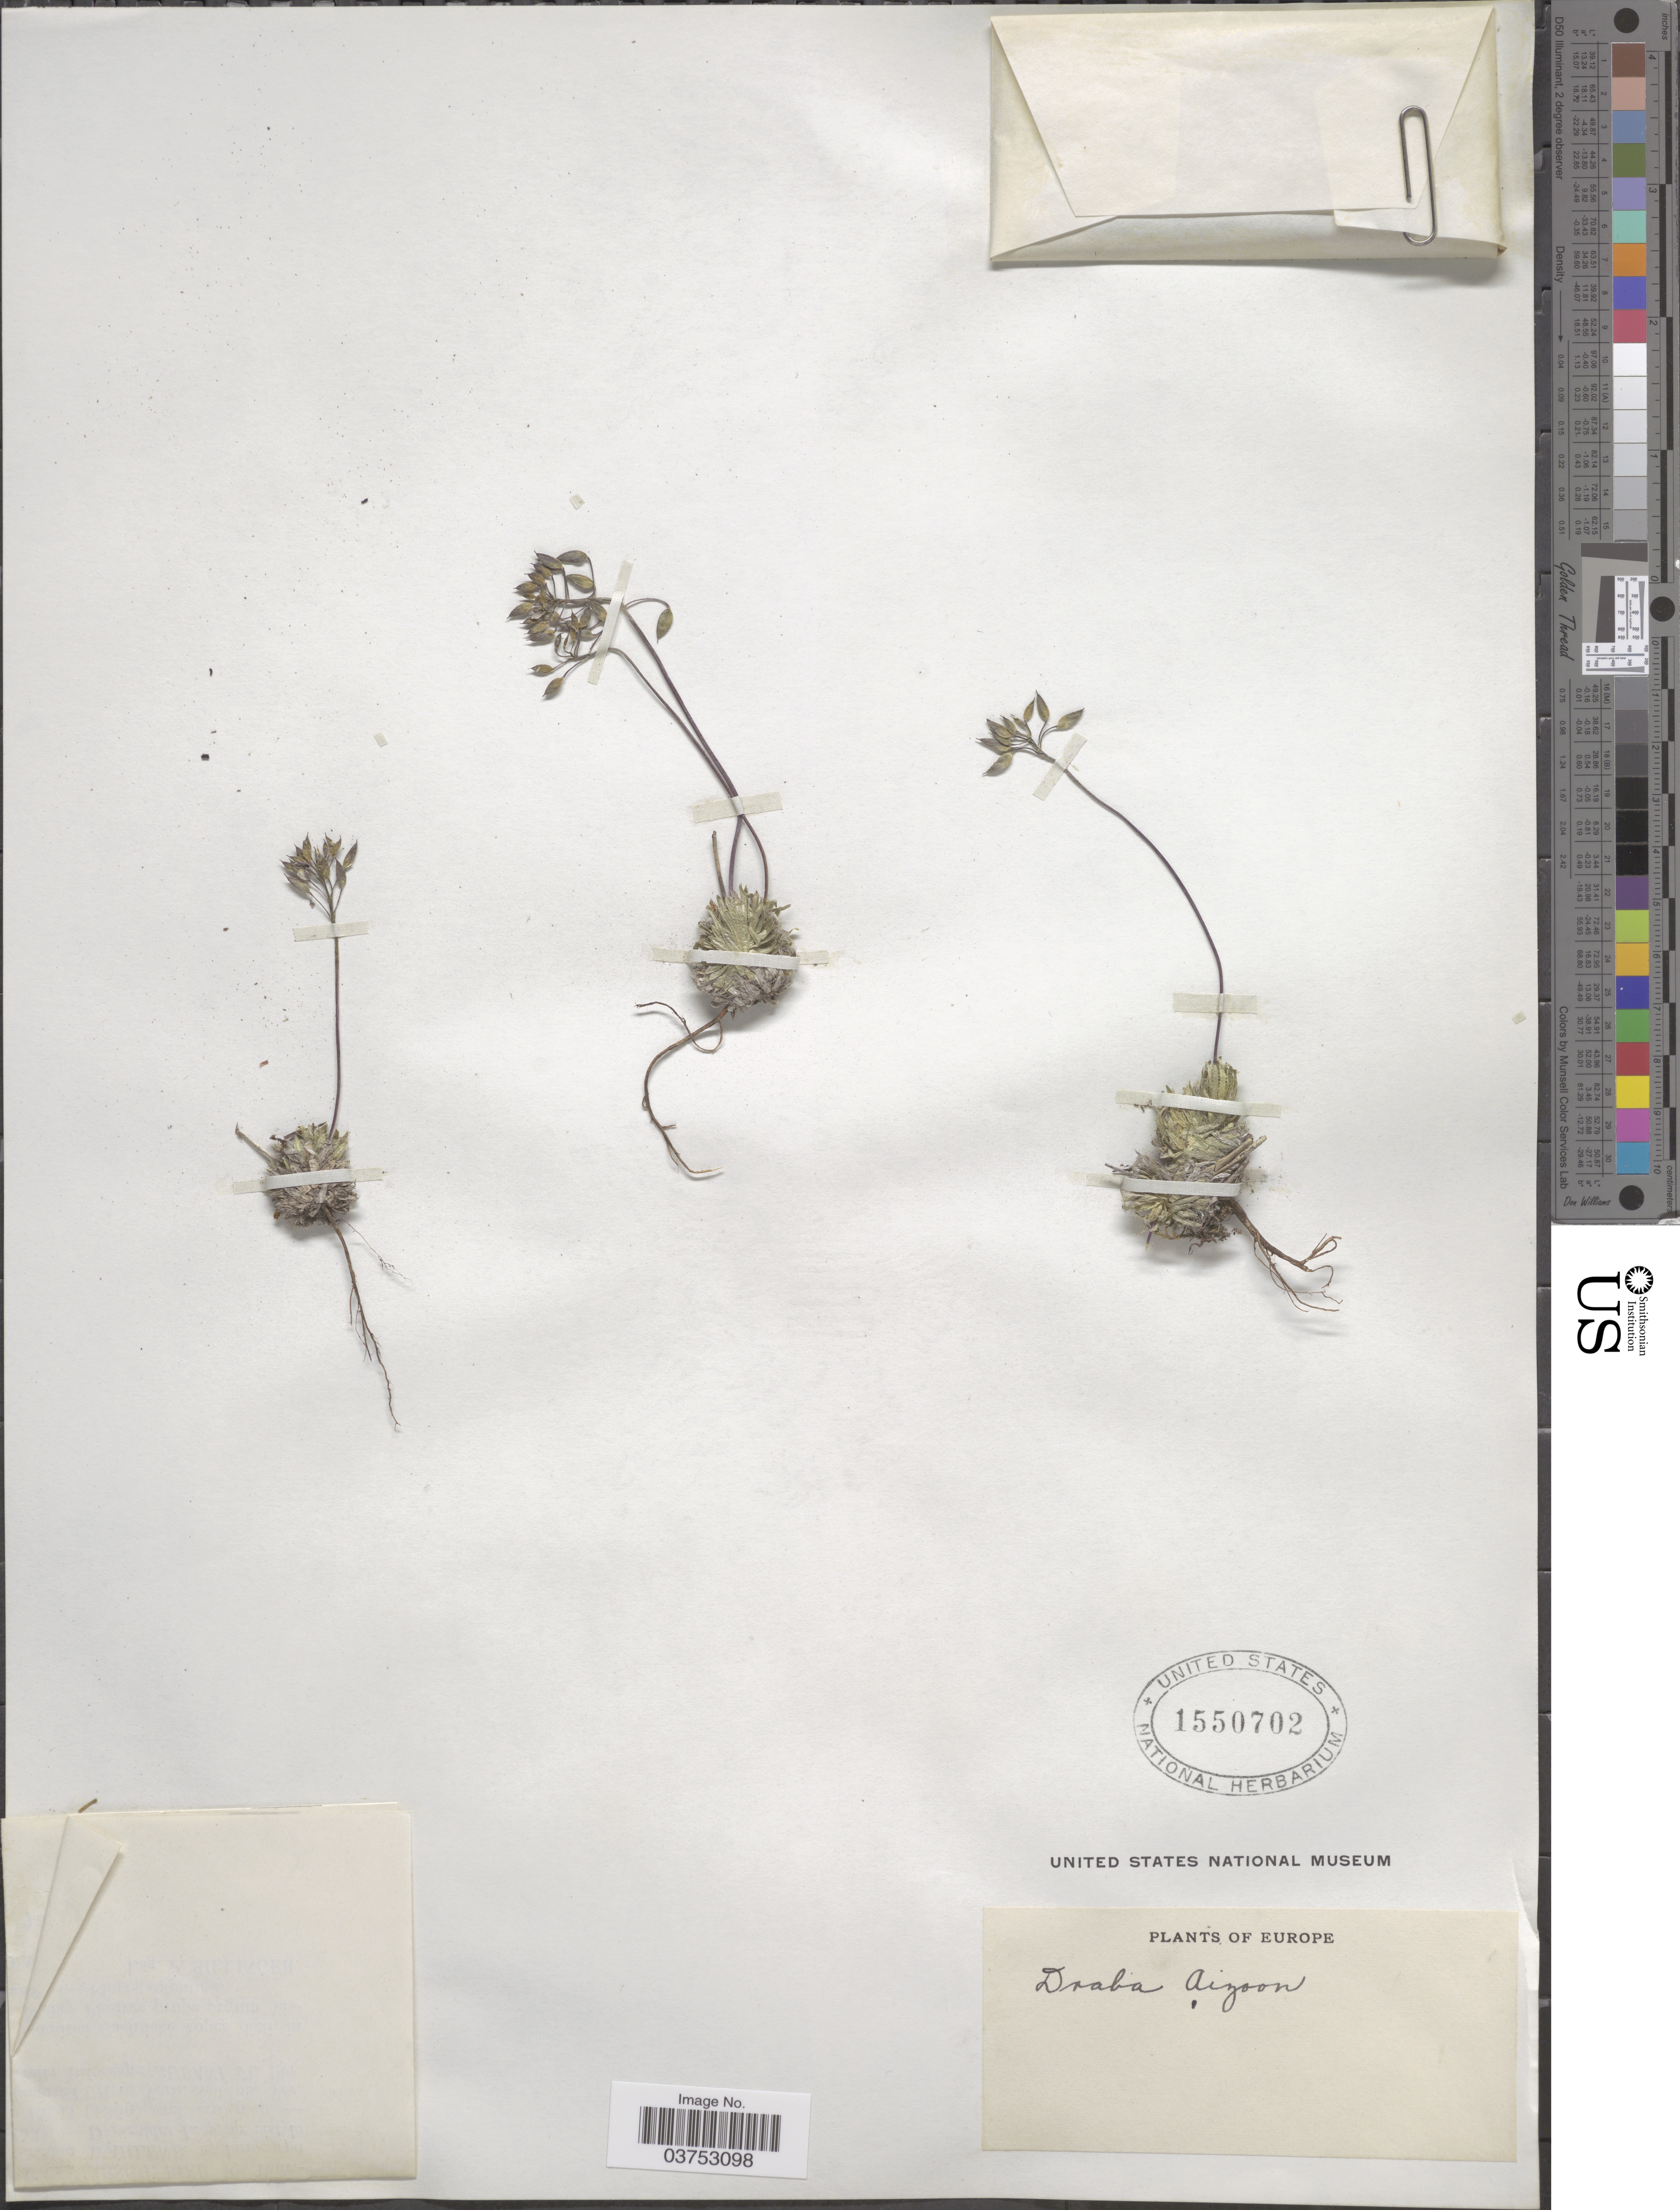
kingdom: Plantae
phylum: Tracheophyta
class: Magnoliopsida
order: Brassicales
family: Brassicaceae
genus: Draba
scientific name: Draba aizoon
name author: Wahlenb.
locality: Europe.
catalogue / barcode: US 1550702